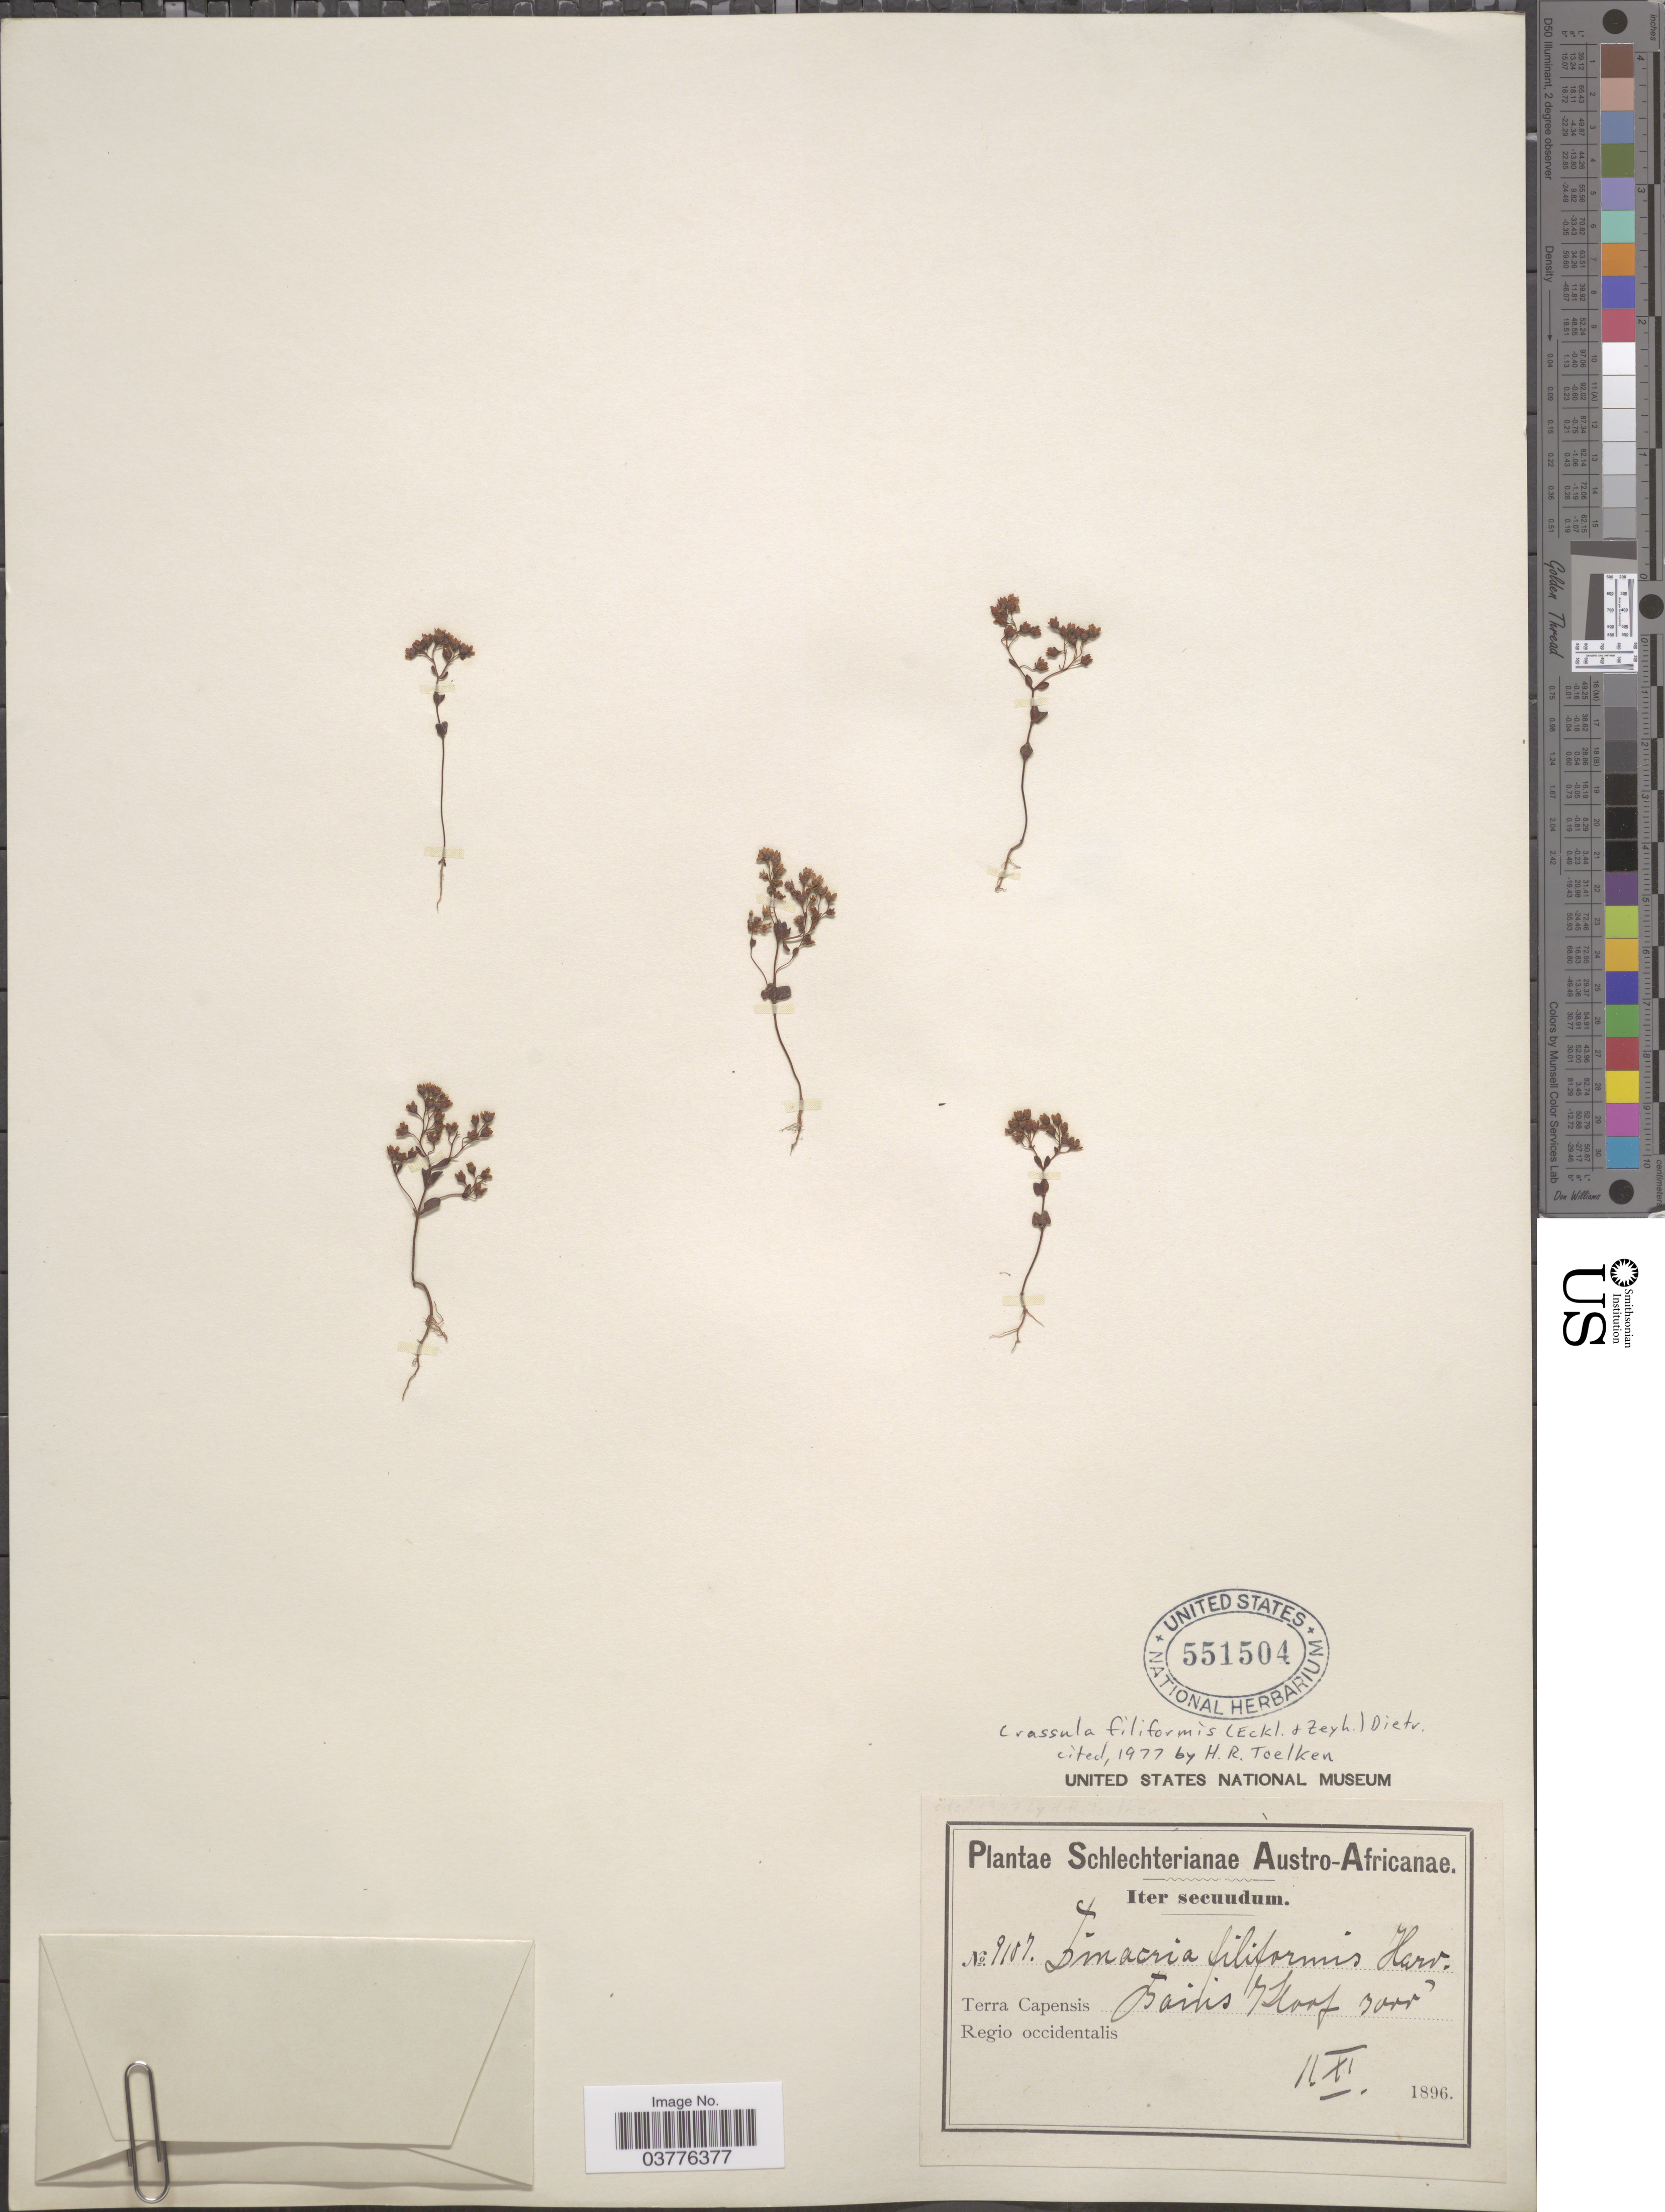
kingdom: Plantae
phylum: Tracheophyta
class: Magnoliopsida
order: Saxifragales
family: Crassulaceae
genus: Crassula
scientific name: Crassula filiformis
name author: (Eckl. & Zeyh.) D. Dietr.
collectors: Schlechter, --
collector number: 9187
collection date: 1896-11-11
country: South Africa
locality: Austro-Africanae. Terra Capensis. Bains Koof. Regio occidentalis.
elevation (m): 914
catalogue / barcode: US 551504